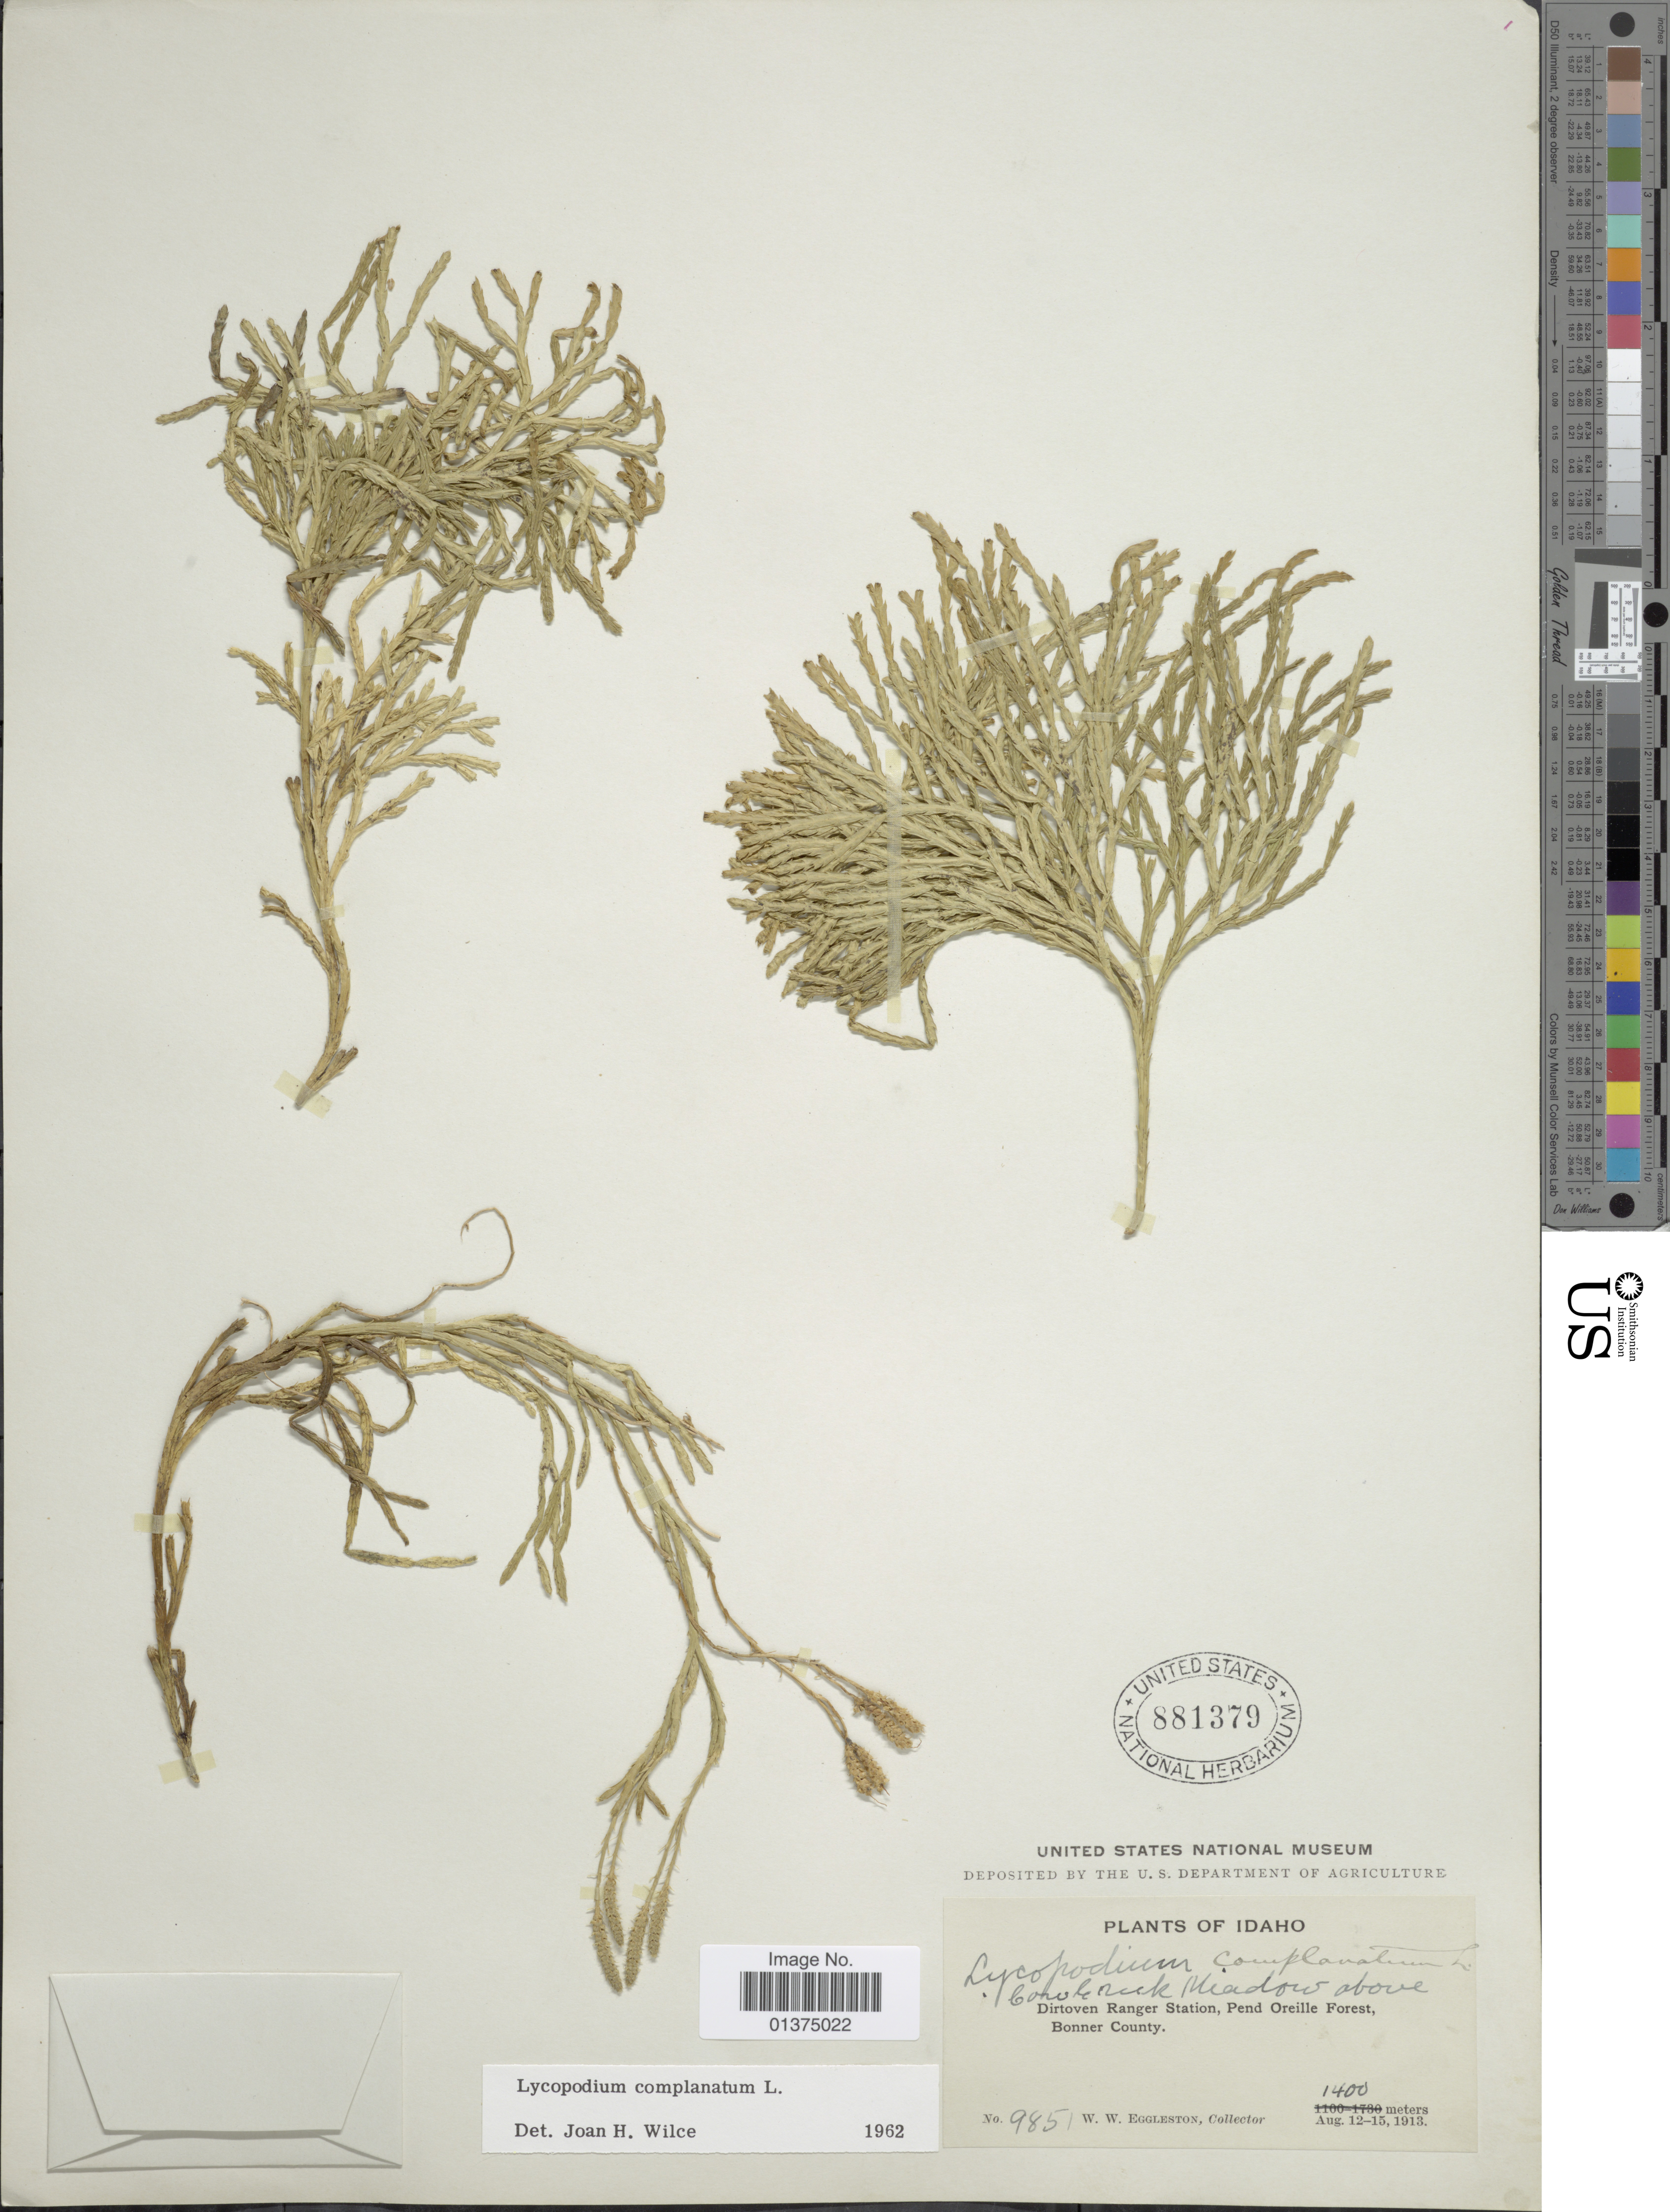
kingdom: Plantae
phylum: Tracheophyta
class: Lycopodiopsida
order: Lycopodiales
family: Lycopodiaceae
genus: Diphasiastrum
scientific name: Diphasiastrum complanatum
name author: (L.) Holub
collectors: W. W. Eggleston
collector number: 9851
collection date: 1913-08-12/1913-08-15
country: United States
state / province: Idaho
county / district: Bonner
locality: Dirtoven Ranger Station, Pend Oreille Forest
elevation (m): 1400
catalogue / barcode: US 881379